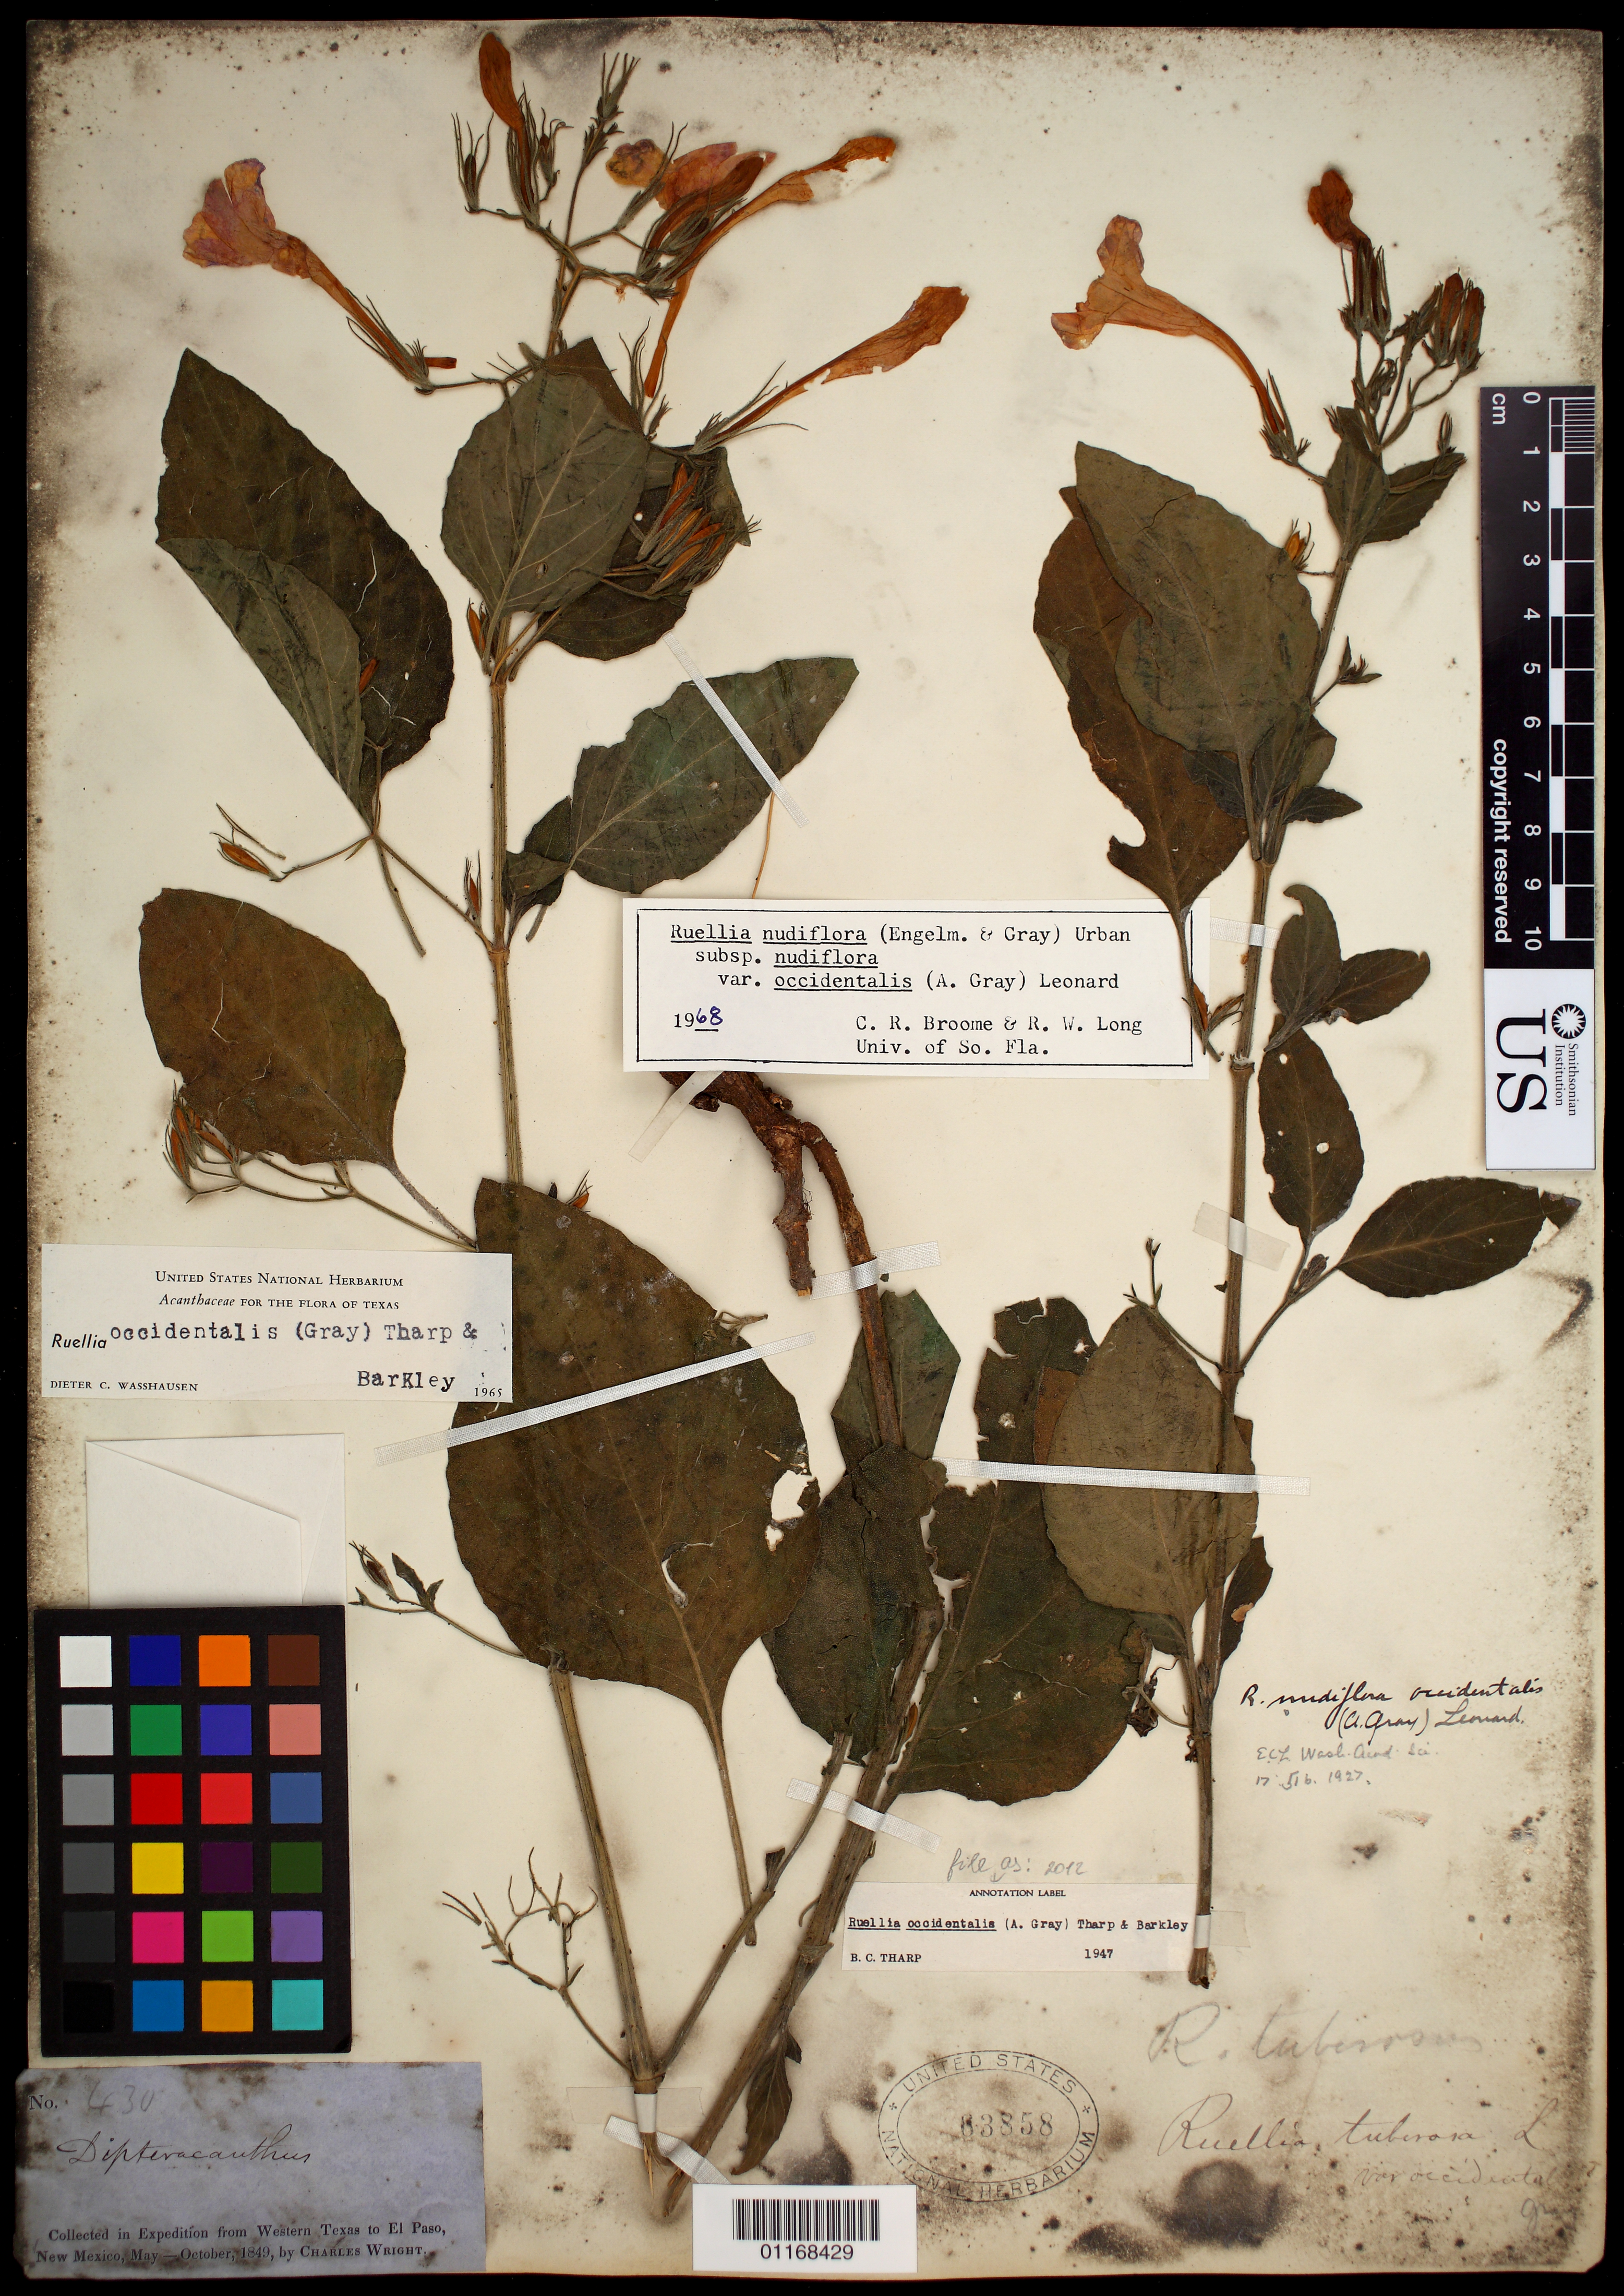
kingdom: Plantae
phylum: Tracheophyta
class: Magnoliopsida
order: Lamiales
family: Acanthaceae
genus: Ruellia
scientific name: Ruellia occidentalis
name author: (A. Gray) Tharp & F.A. Barkley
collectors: C. Wright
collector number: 430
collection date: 1849-05/1849-10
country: United States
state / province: New Mexico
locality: from Western Texas to El Paso, New Mexico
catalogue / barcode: US 63858